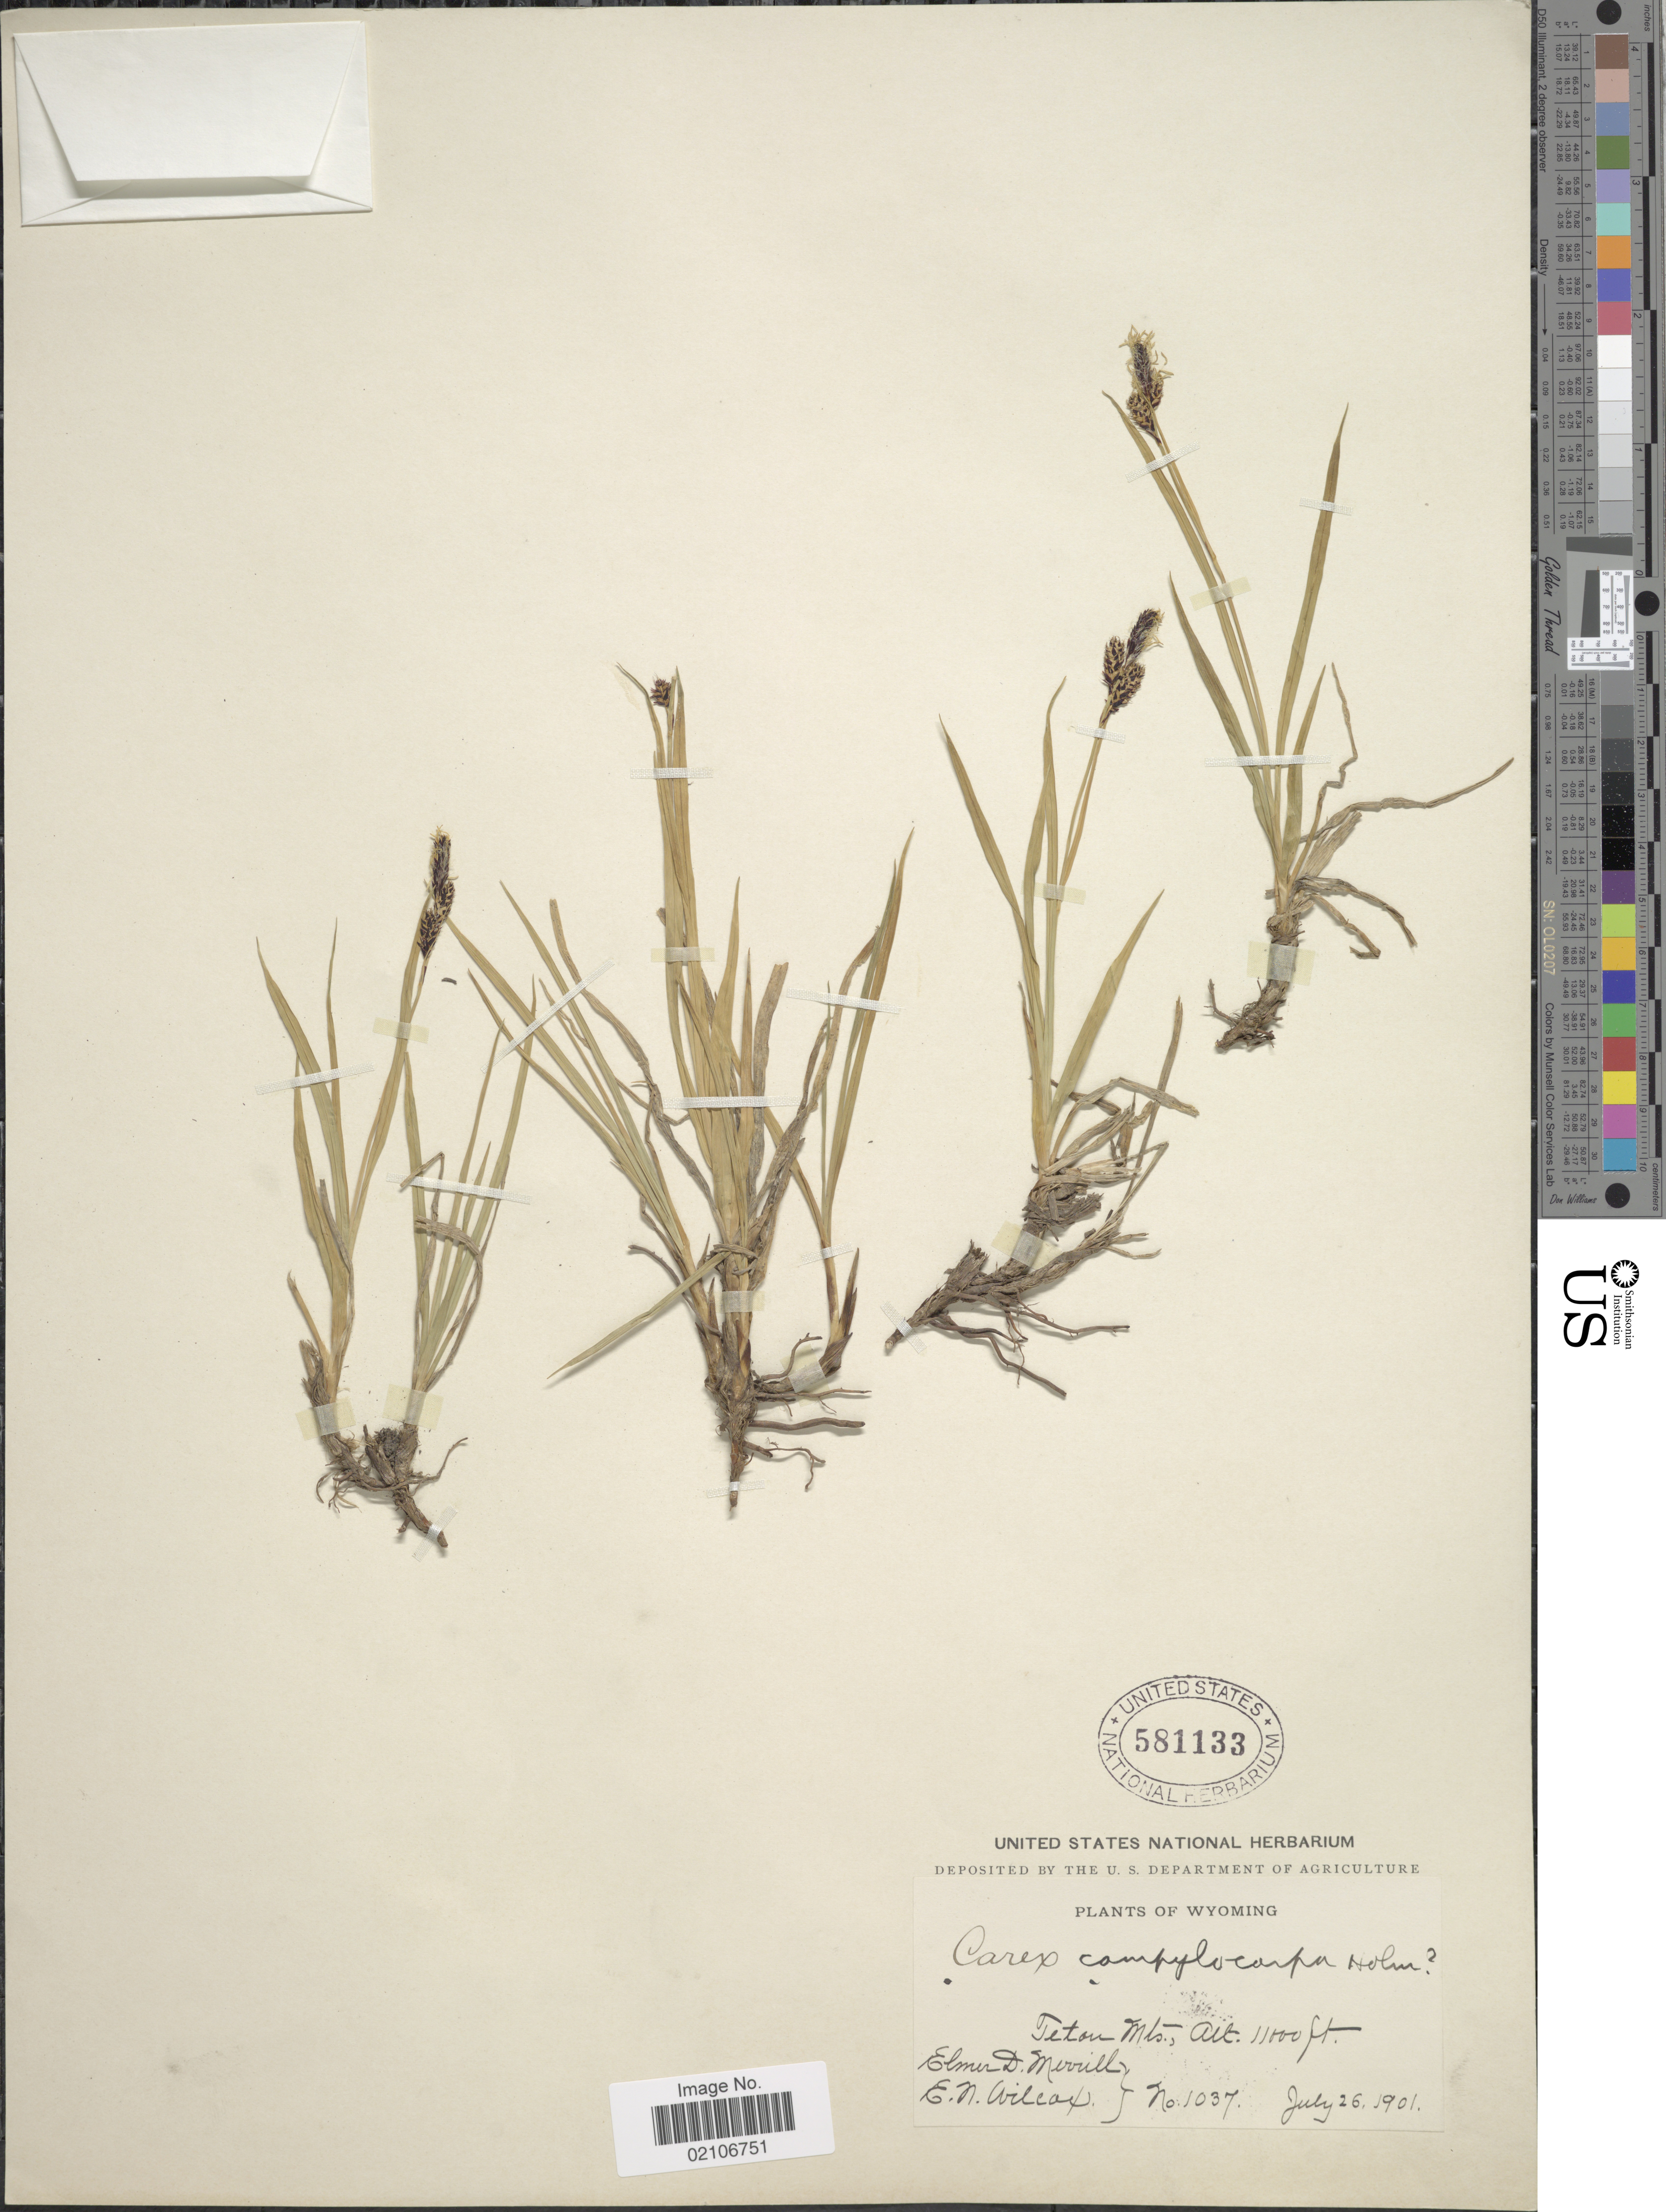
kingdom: Plantae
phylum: Tracheophyta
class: Liliopsida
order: Poales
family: Cyperaceae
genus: Carex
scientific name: Carex scopulorum var. bracteosa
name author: (L.H. Bailey) F.J. Herm.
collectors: E. D. Merrill & E. Wilcox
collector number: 1037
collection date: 1901-07-26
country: United States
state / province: Wyoming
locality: Teton Mts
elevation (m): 3353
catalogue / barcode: US 581133